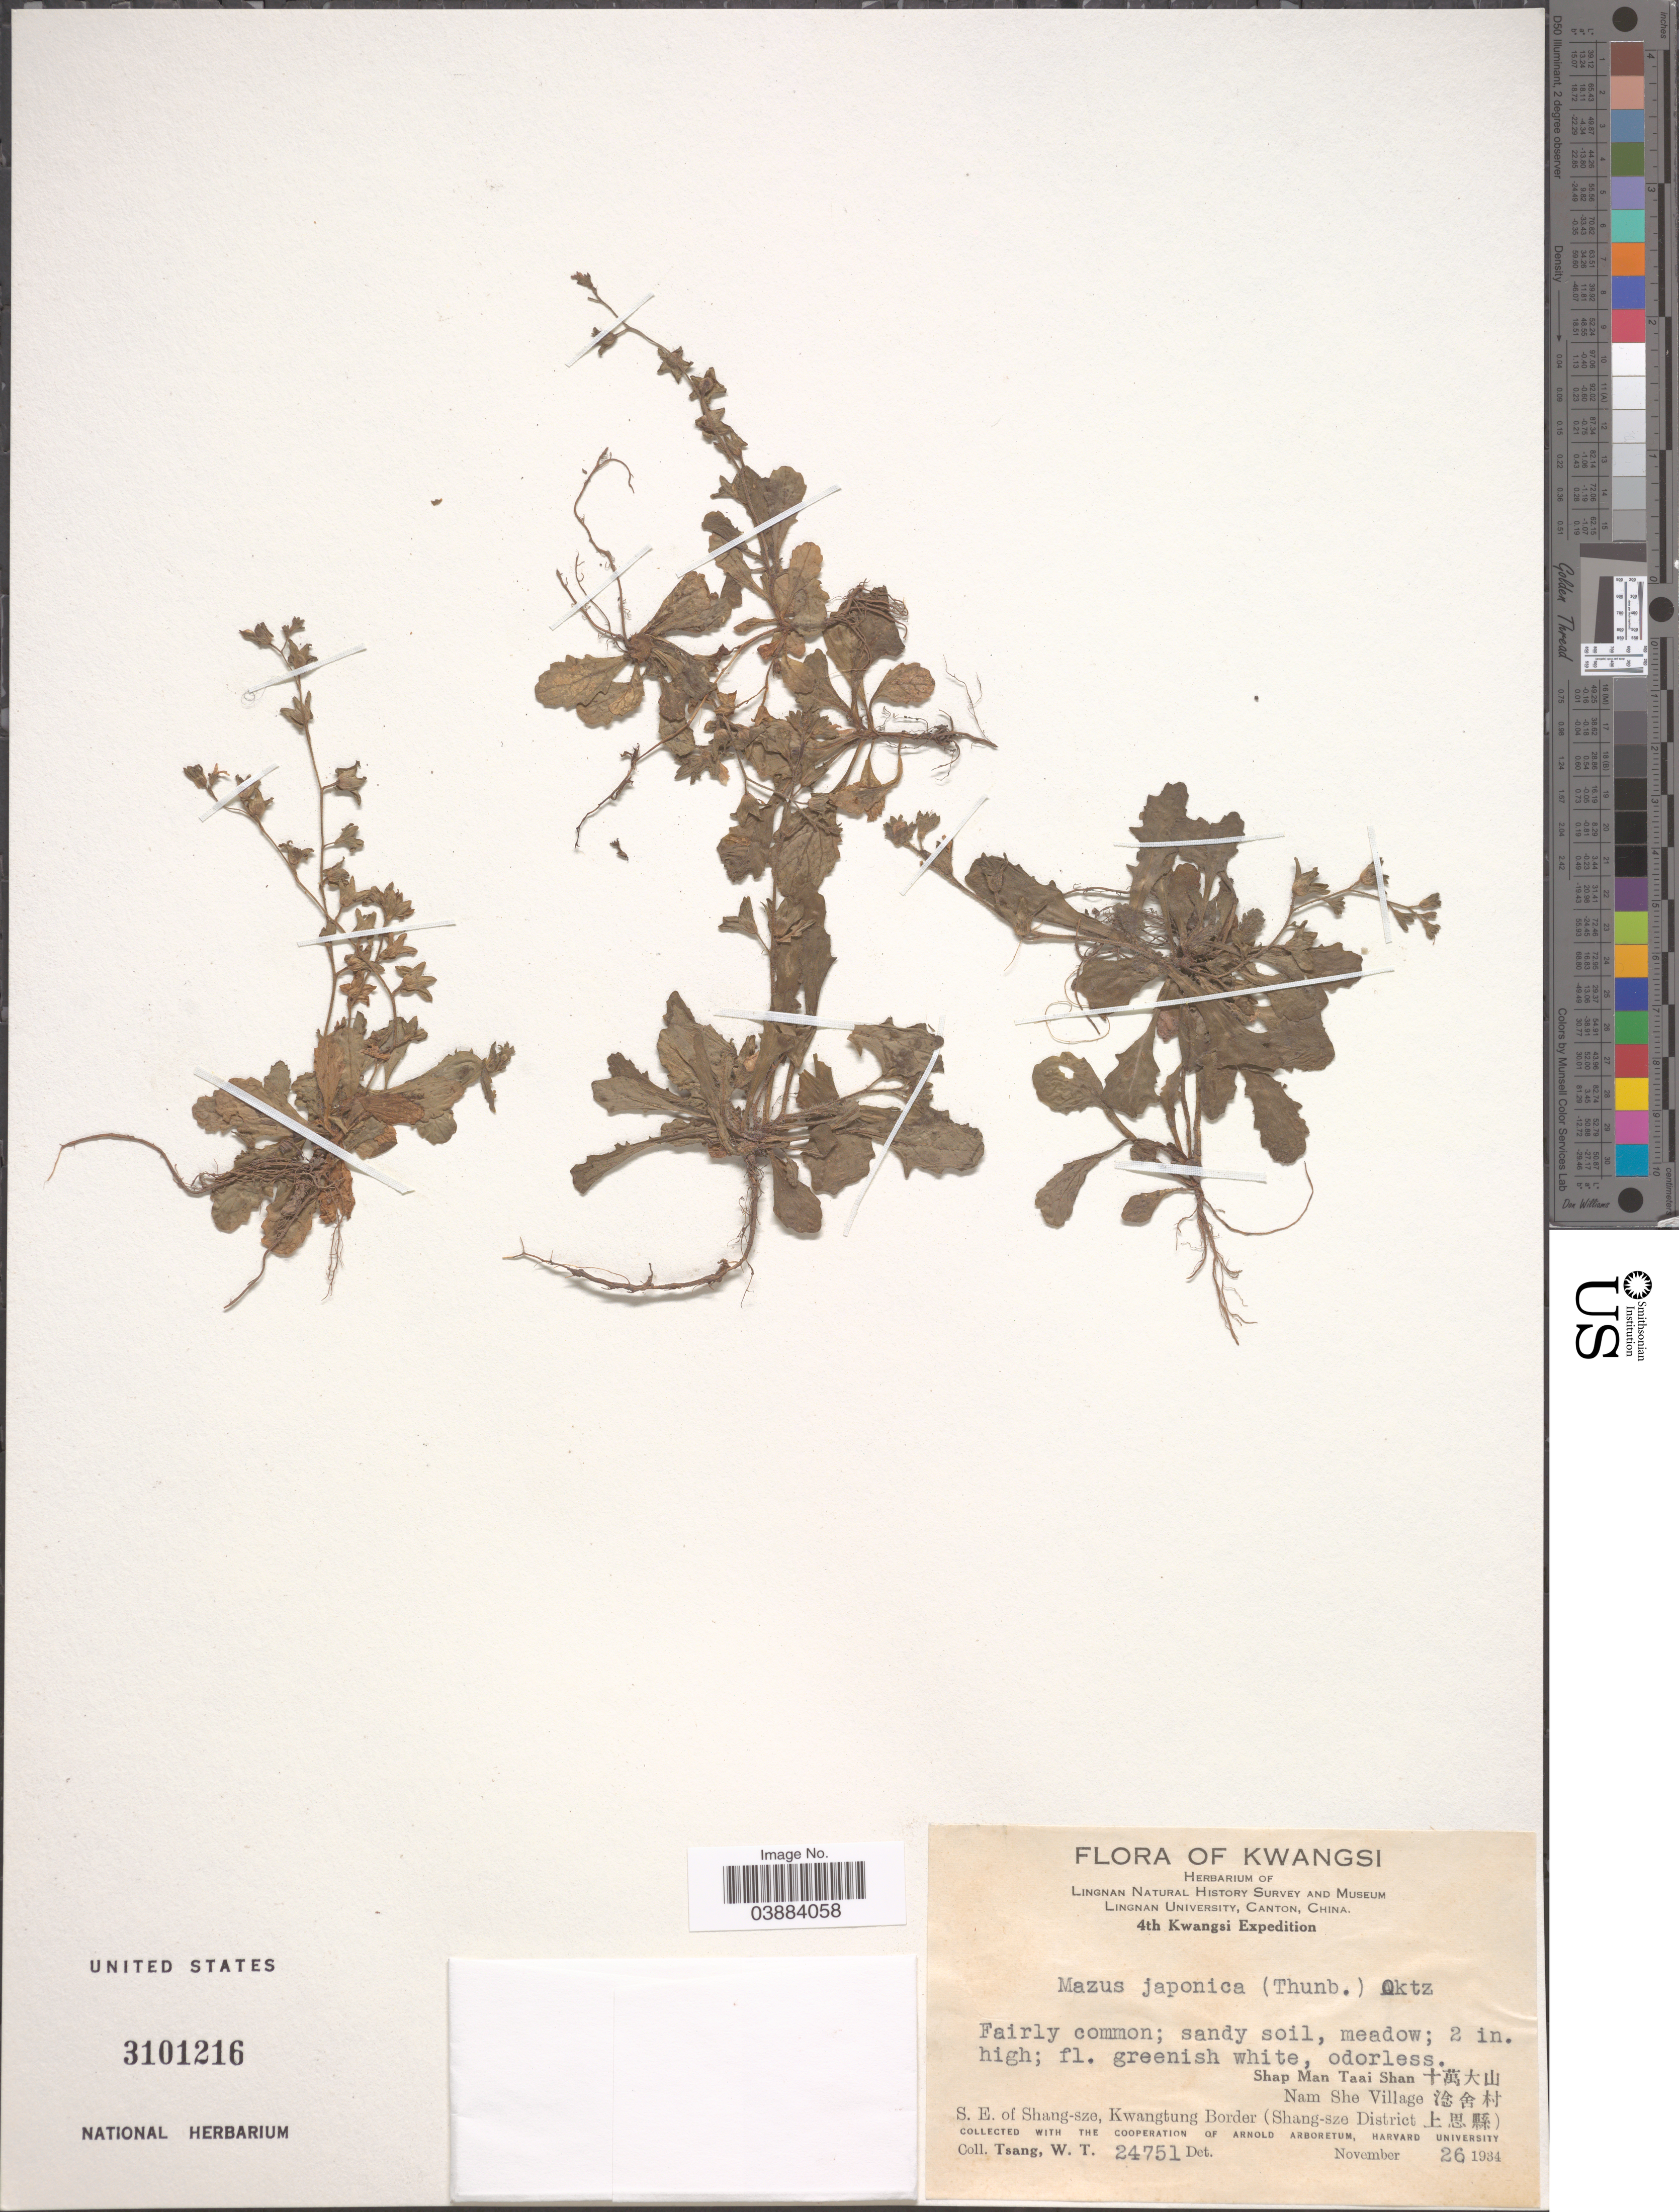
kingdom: Plantae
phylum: Tracheophyta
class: Magnoliopsida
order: Lamiales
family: Mazaceae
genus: Mazus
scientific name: Mazus japonicus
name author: (Thunb.) Kuntze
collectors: W. T. Tsang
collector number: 24751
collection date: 1934-11-26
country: China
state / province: Guangxi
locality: Kwangsi. Meadow. Shap Man Taai Shan X. Nam She Village X. S. E. of Shang-sze, Kwangtung Border (Shang-sze District X).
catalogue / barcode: US 3101216